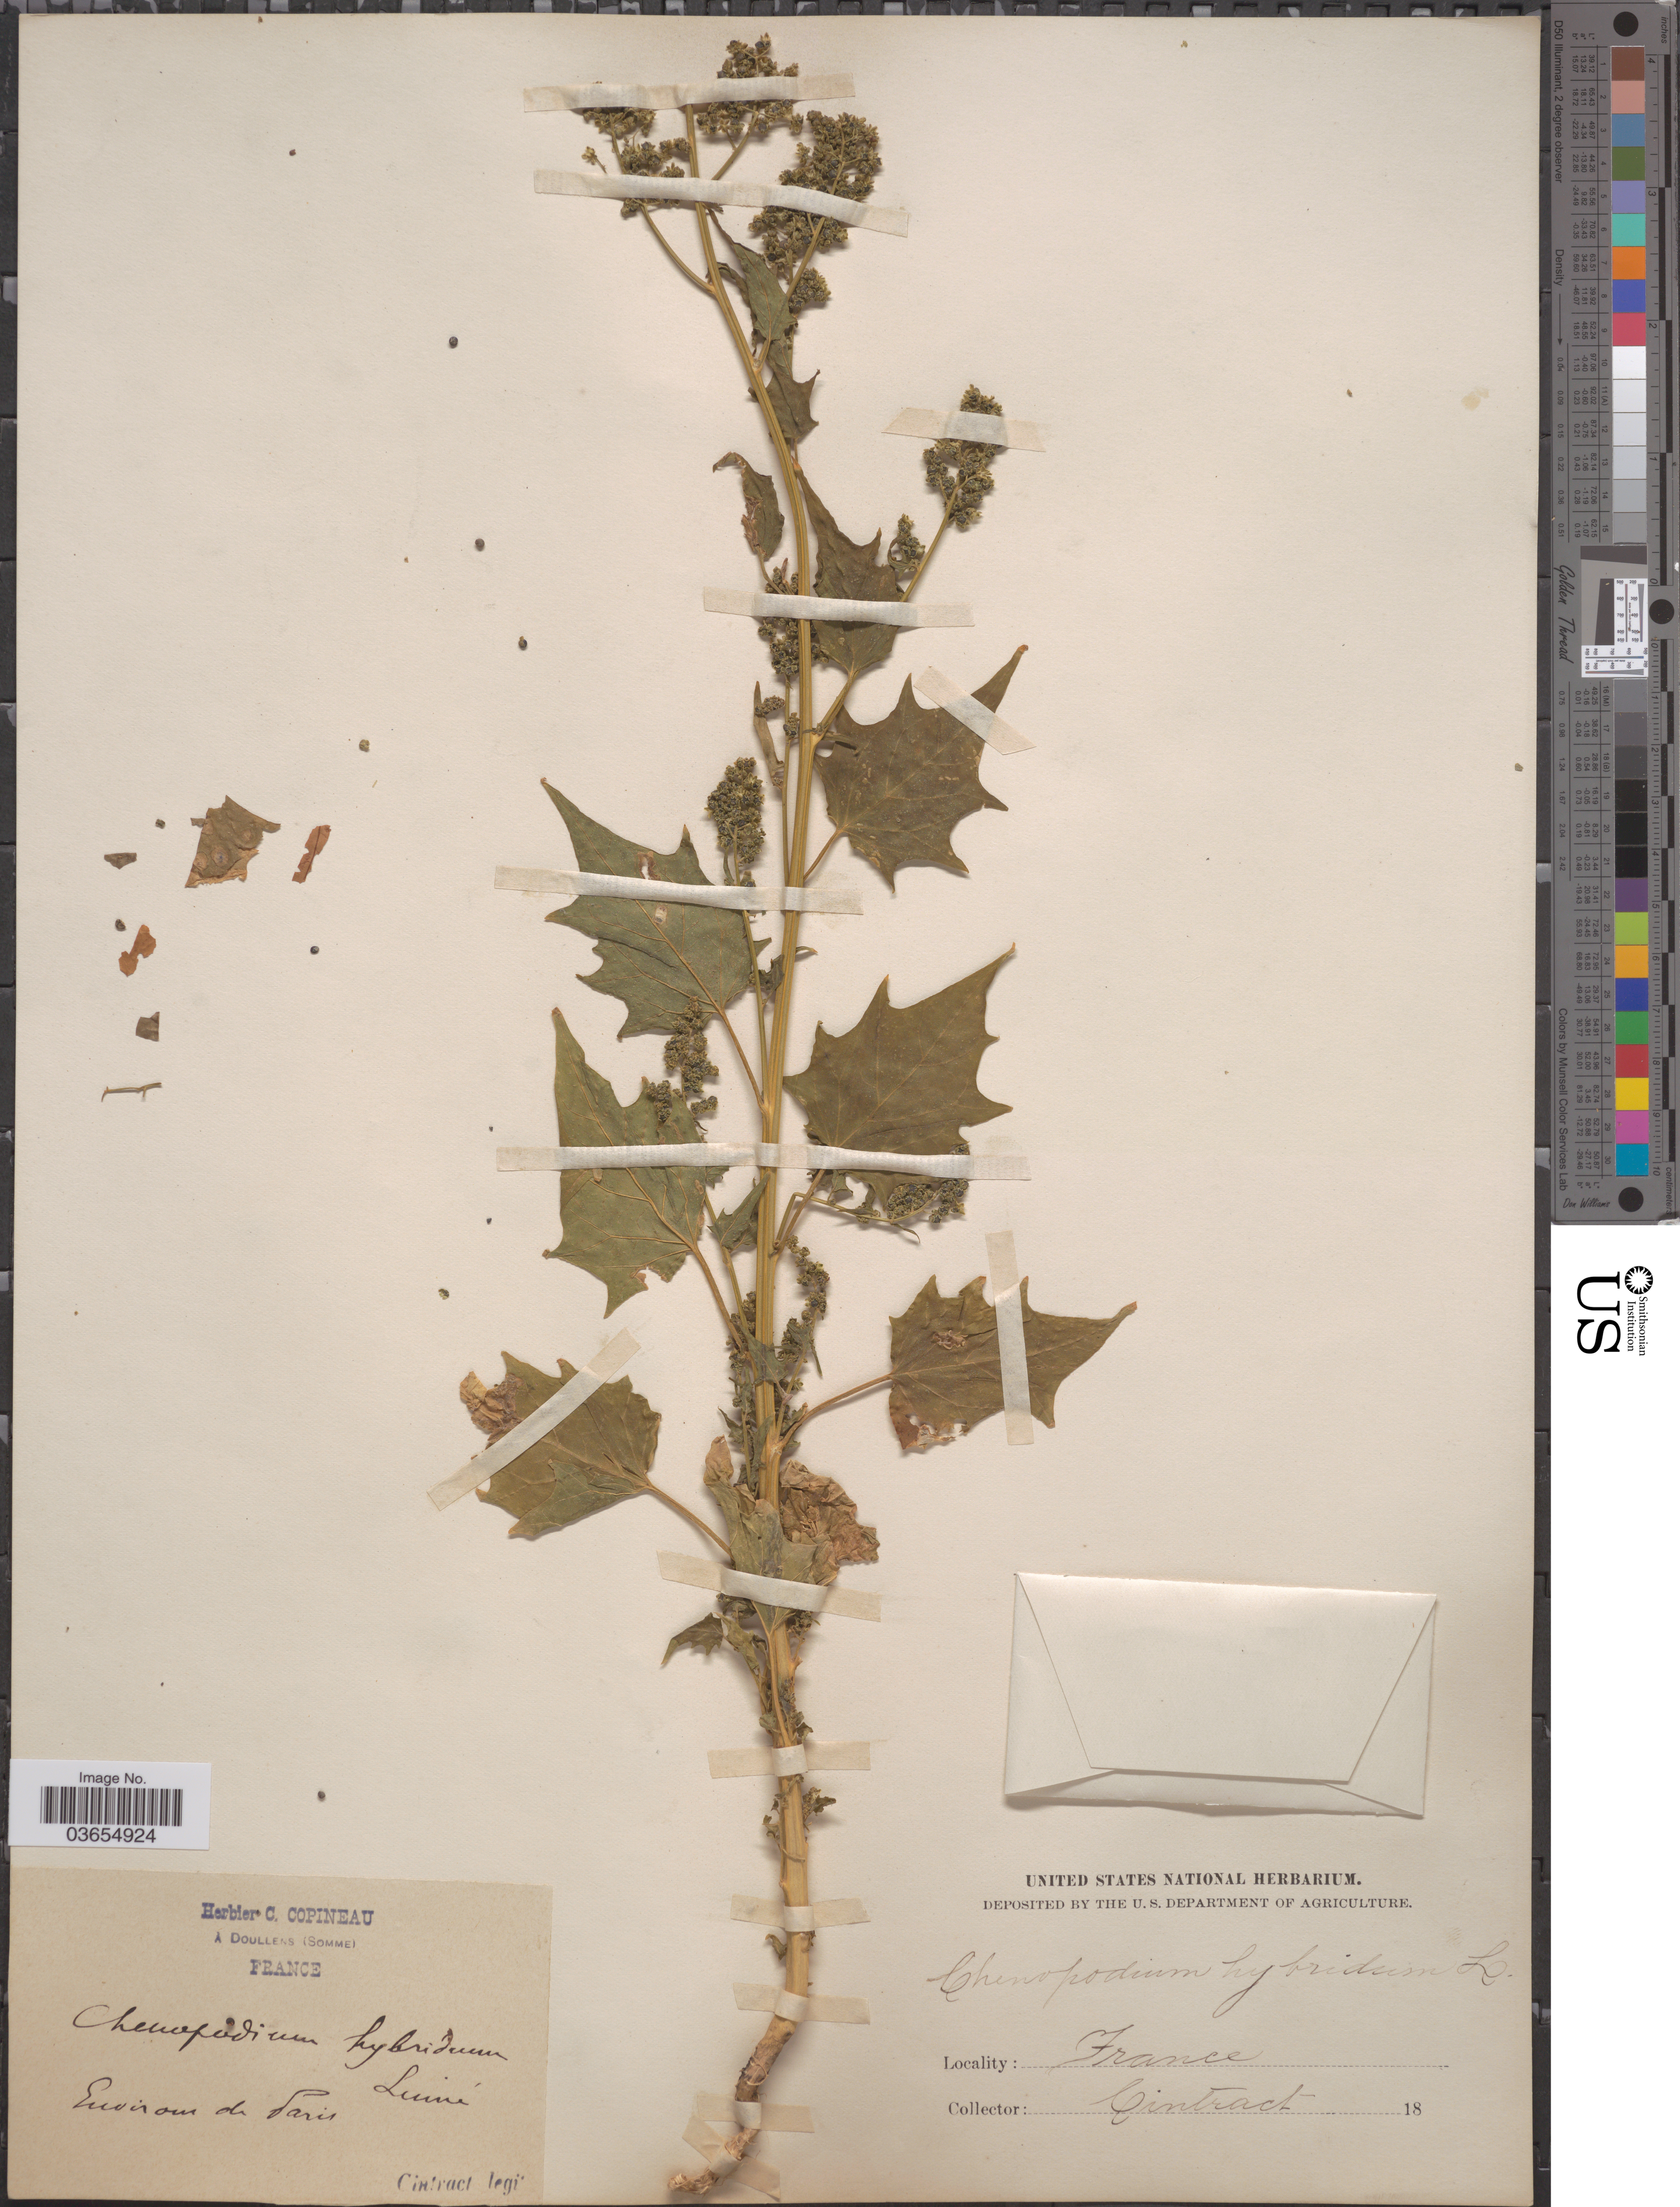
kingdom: Plantae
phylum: Tracheophyta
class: Magnoliopsida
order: Caryophyllales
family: Amaranthaceae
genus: Chenopodium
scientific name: Chenopodium hybridum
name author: L.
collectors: Cintract, --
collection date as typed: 18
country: France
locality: Environs de Paris.